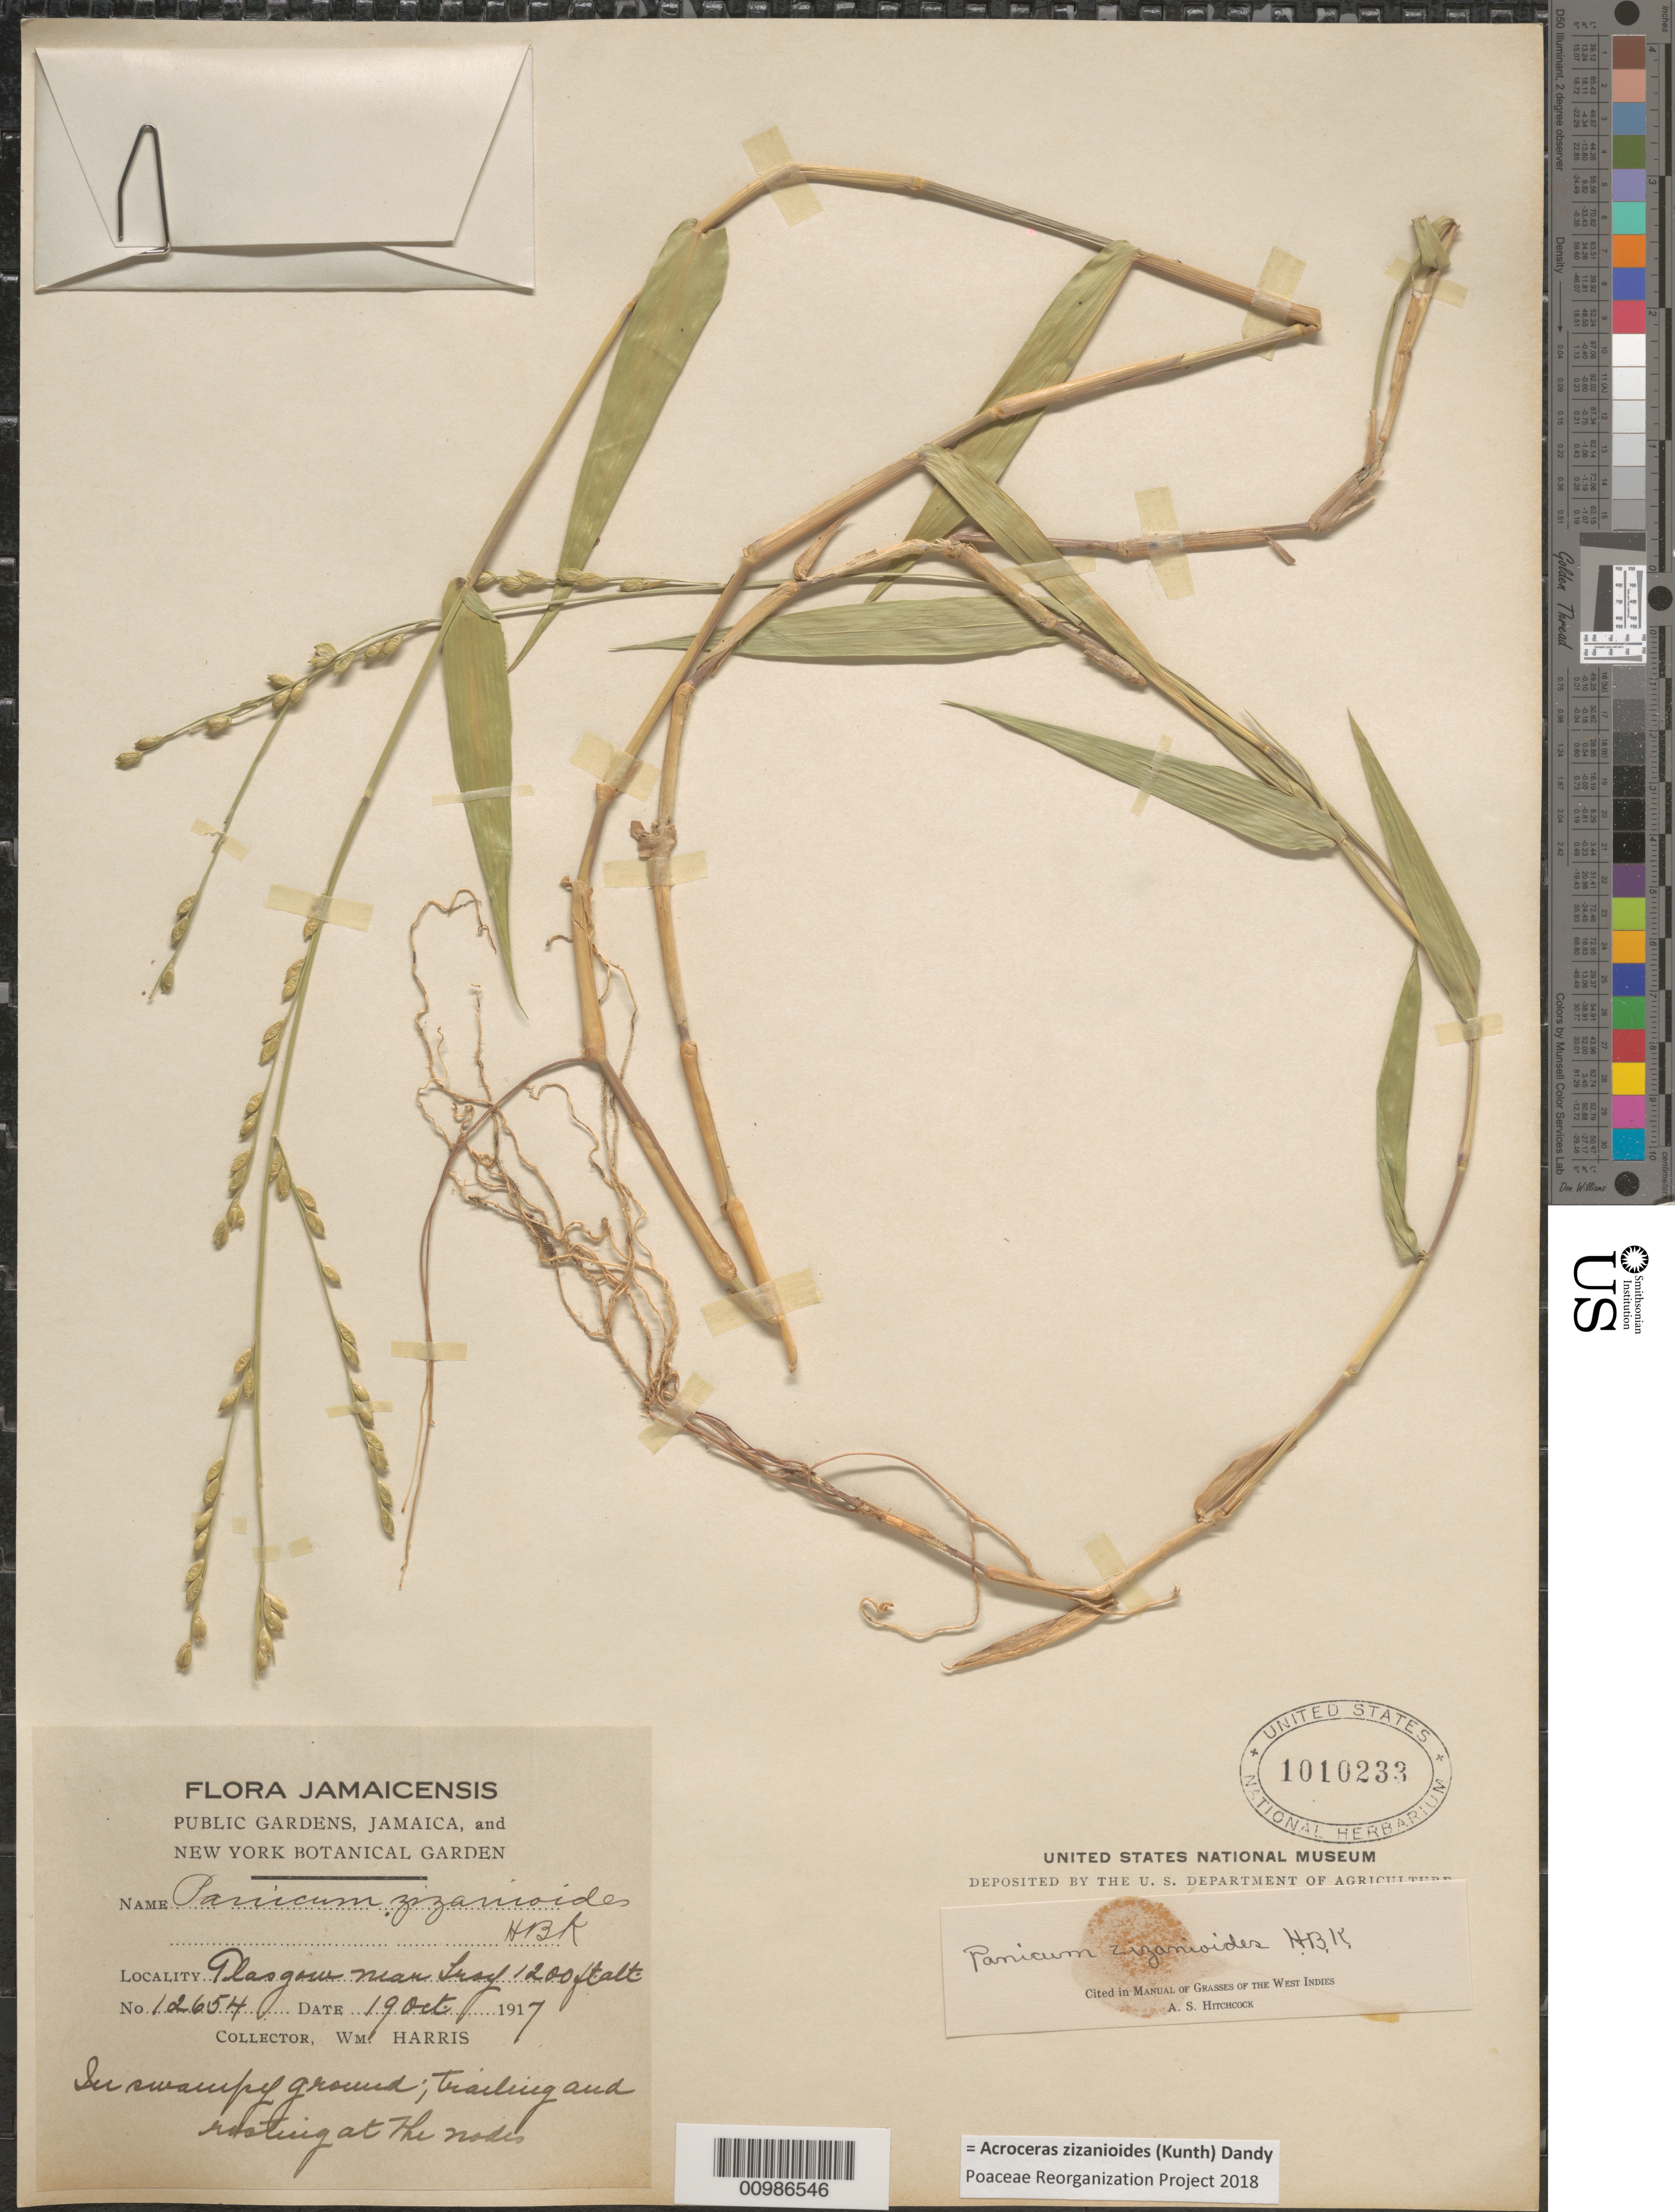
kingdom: Plantae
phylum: Tracheophyta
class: Liliopsida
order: Poales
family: Poaceae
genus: Acroceras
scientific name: Acroceras zizanioides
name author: (Kunth) Dandy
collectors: W. H. Harris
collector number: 12654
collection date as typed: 19 Oct 1917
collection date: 1917-10-19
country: Jamaica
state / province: Westmoreland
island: Jamaica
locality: City: Glasgow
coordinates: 0 N, 0 E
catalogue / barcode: US 1010233